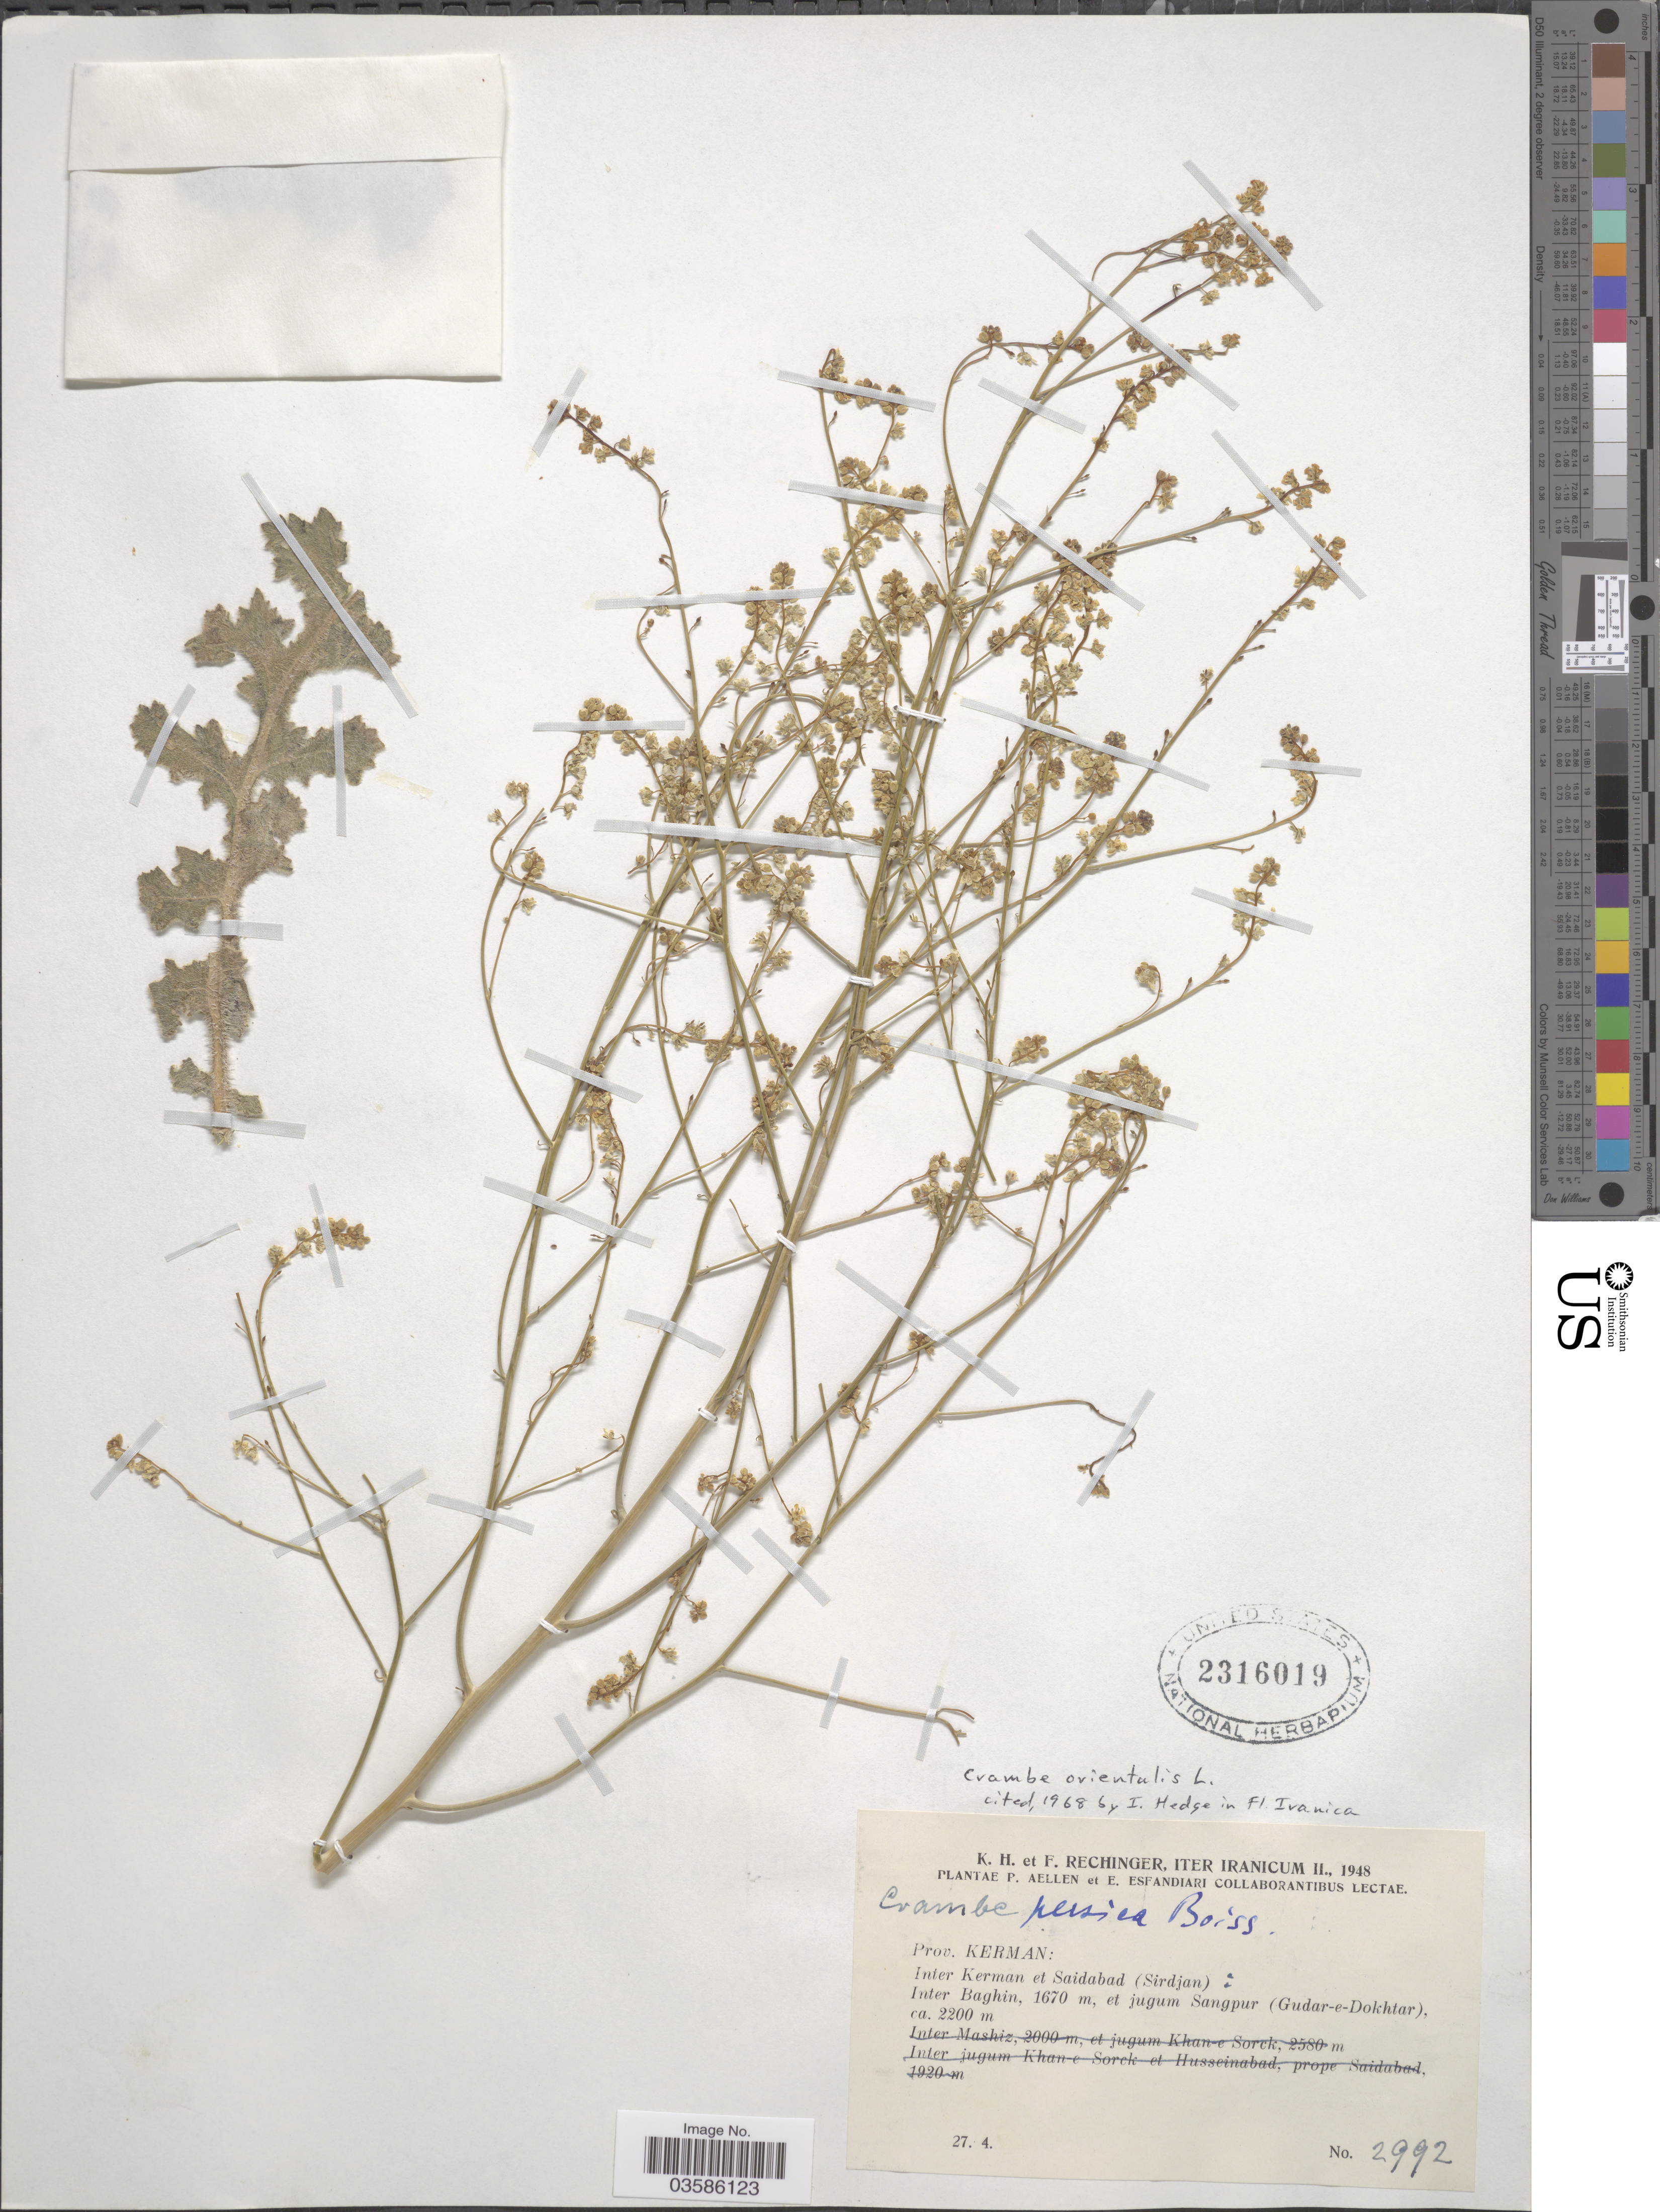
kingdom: Plantae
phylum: Tracheophyta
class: Magnoliopsida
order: Brassicales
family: Brassicaceae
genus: Crambe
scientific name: Crambe orientalis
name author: L.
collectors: K. H. Rechinger & F. Rechinger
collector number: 2992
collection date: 1948-04-27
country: Iran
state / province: Kerman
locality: Inter Kerman et Saidabad (Sirdjan): Inter Baghin, et jugum Sangpur (Gudar-e-Dokhtar).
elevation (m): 2200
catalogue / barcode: US 2316019